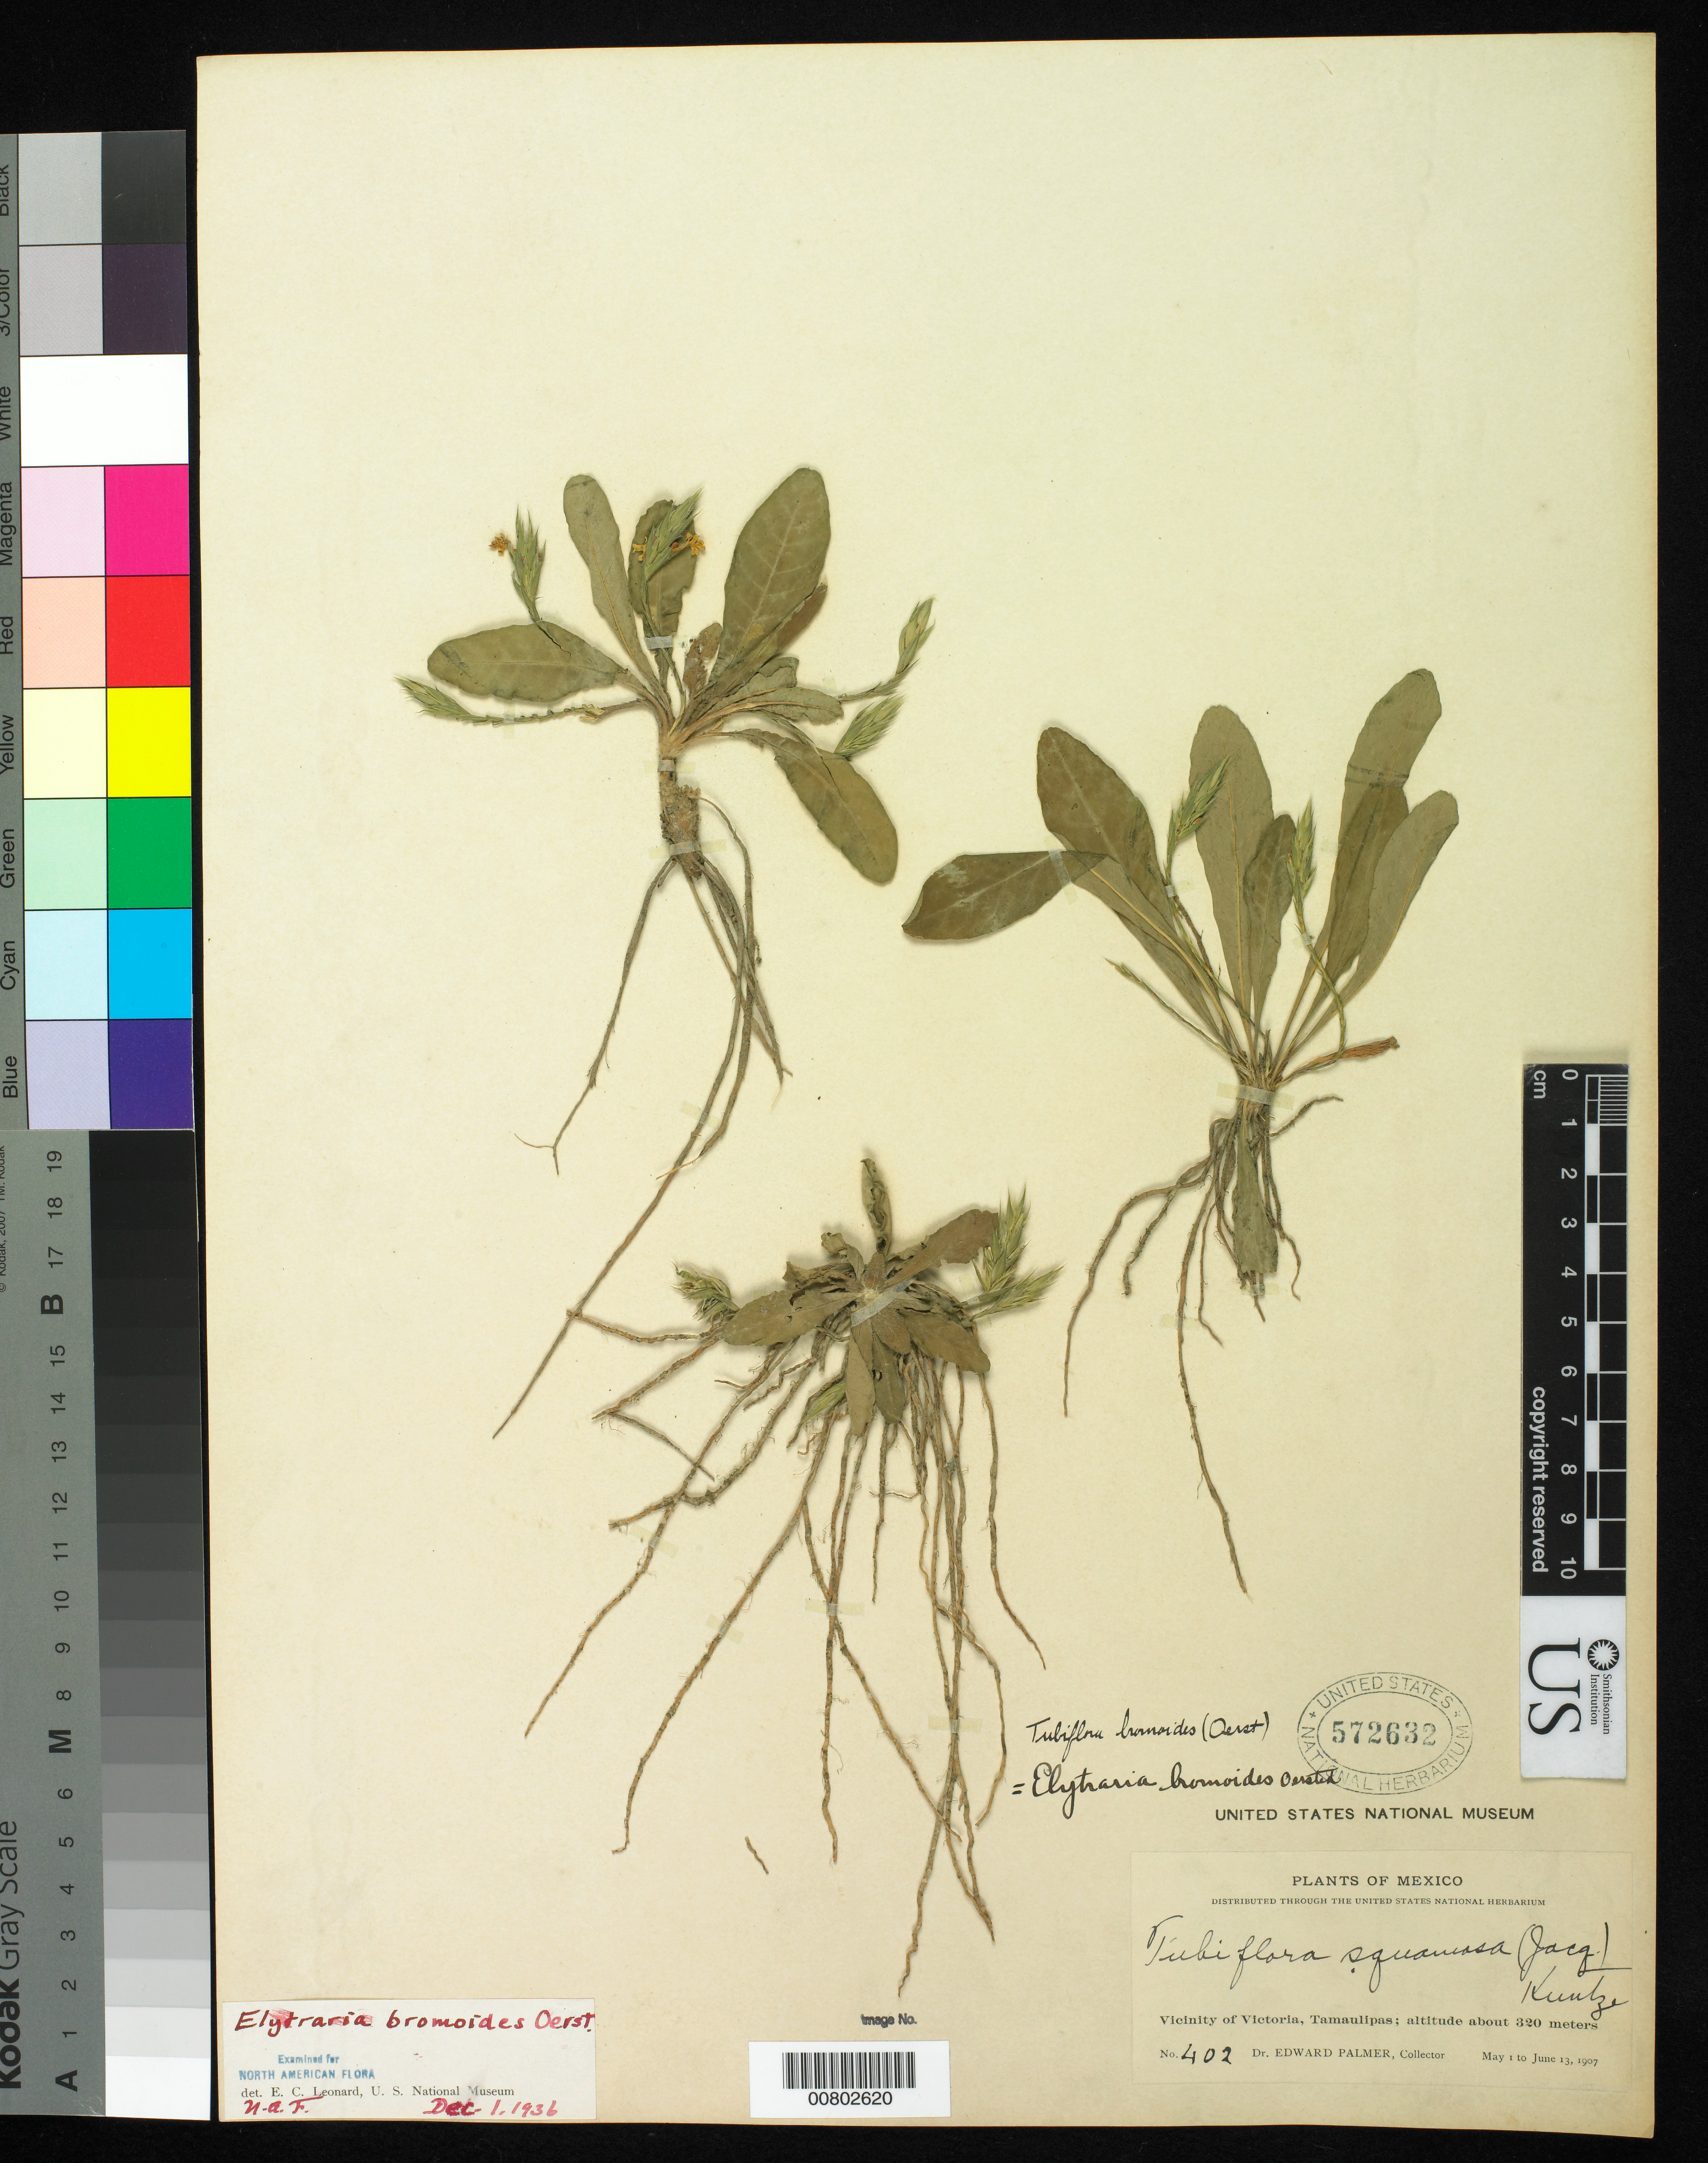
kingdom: Plantae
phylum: Tracheophyta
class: Magnoliopsida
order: Lamiales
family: Acanthaceae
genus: Elytraria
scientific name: Elytraria bromoides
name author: Oerst.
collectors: E. Palmer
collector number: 402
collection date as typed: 01 May 1907 to 13 Jun 1907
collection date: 1907-05-01/1907-06-13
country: Mexico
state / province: Tamaulipas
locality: Vicinity of Victoria.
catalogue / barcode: US 572632